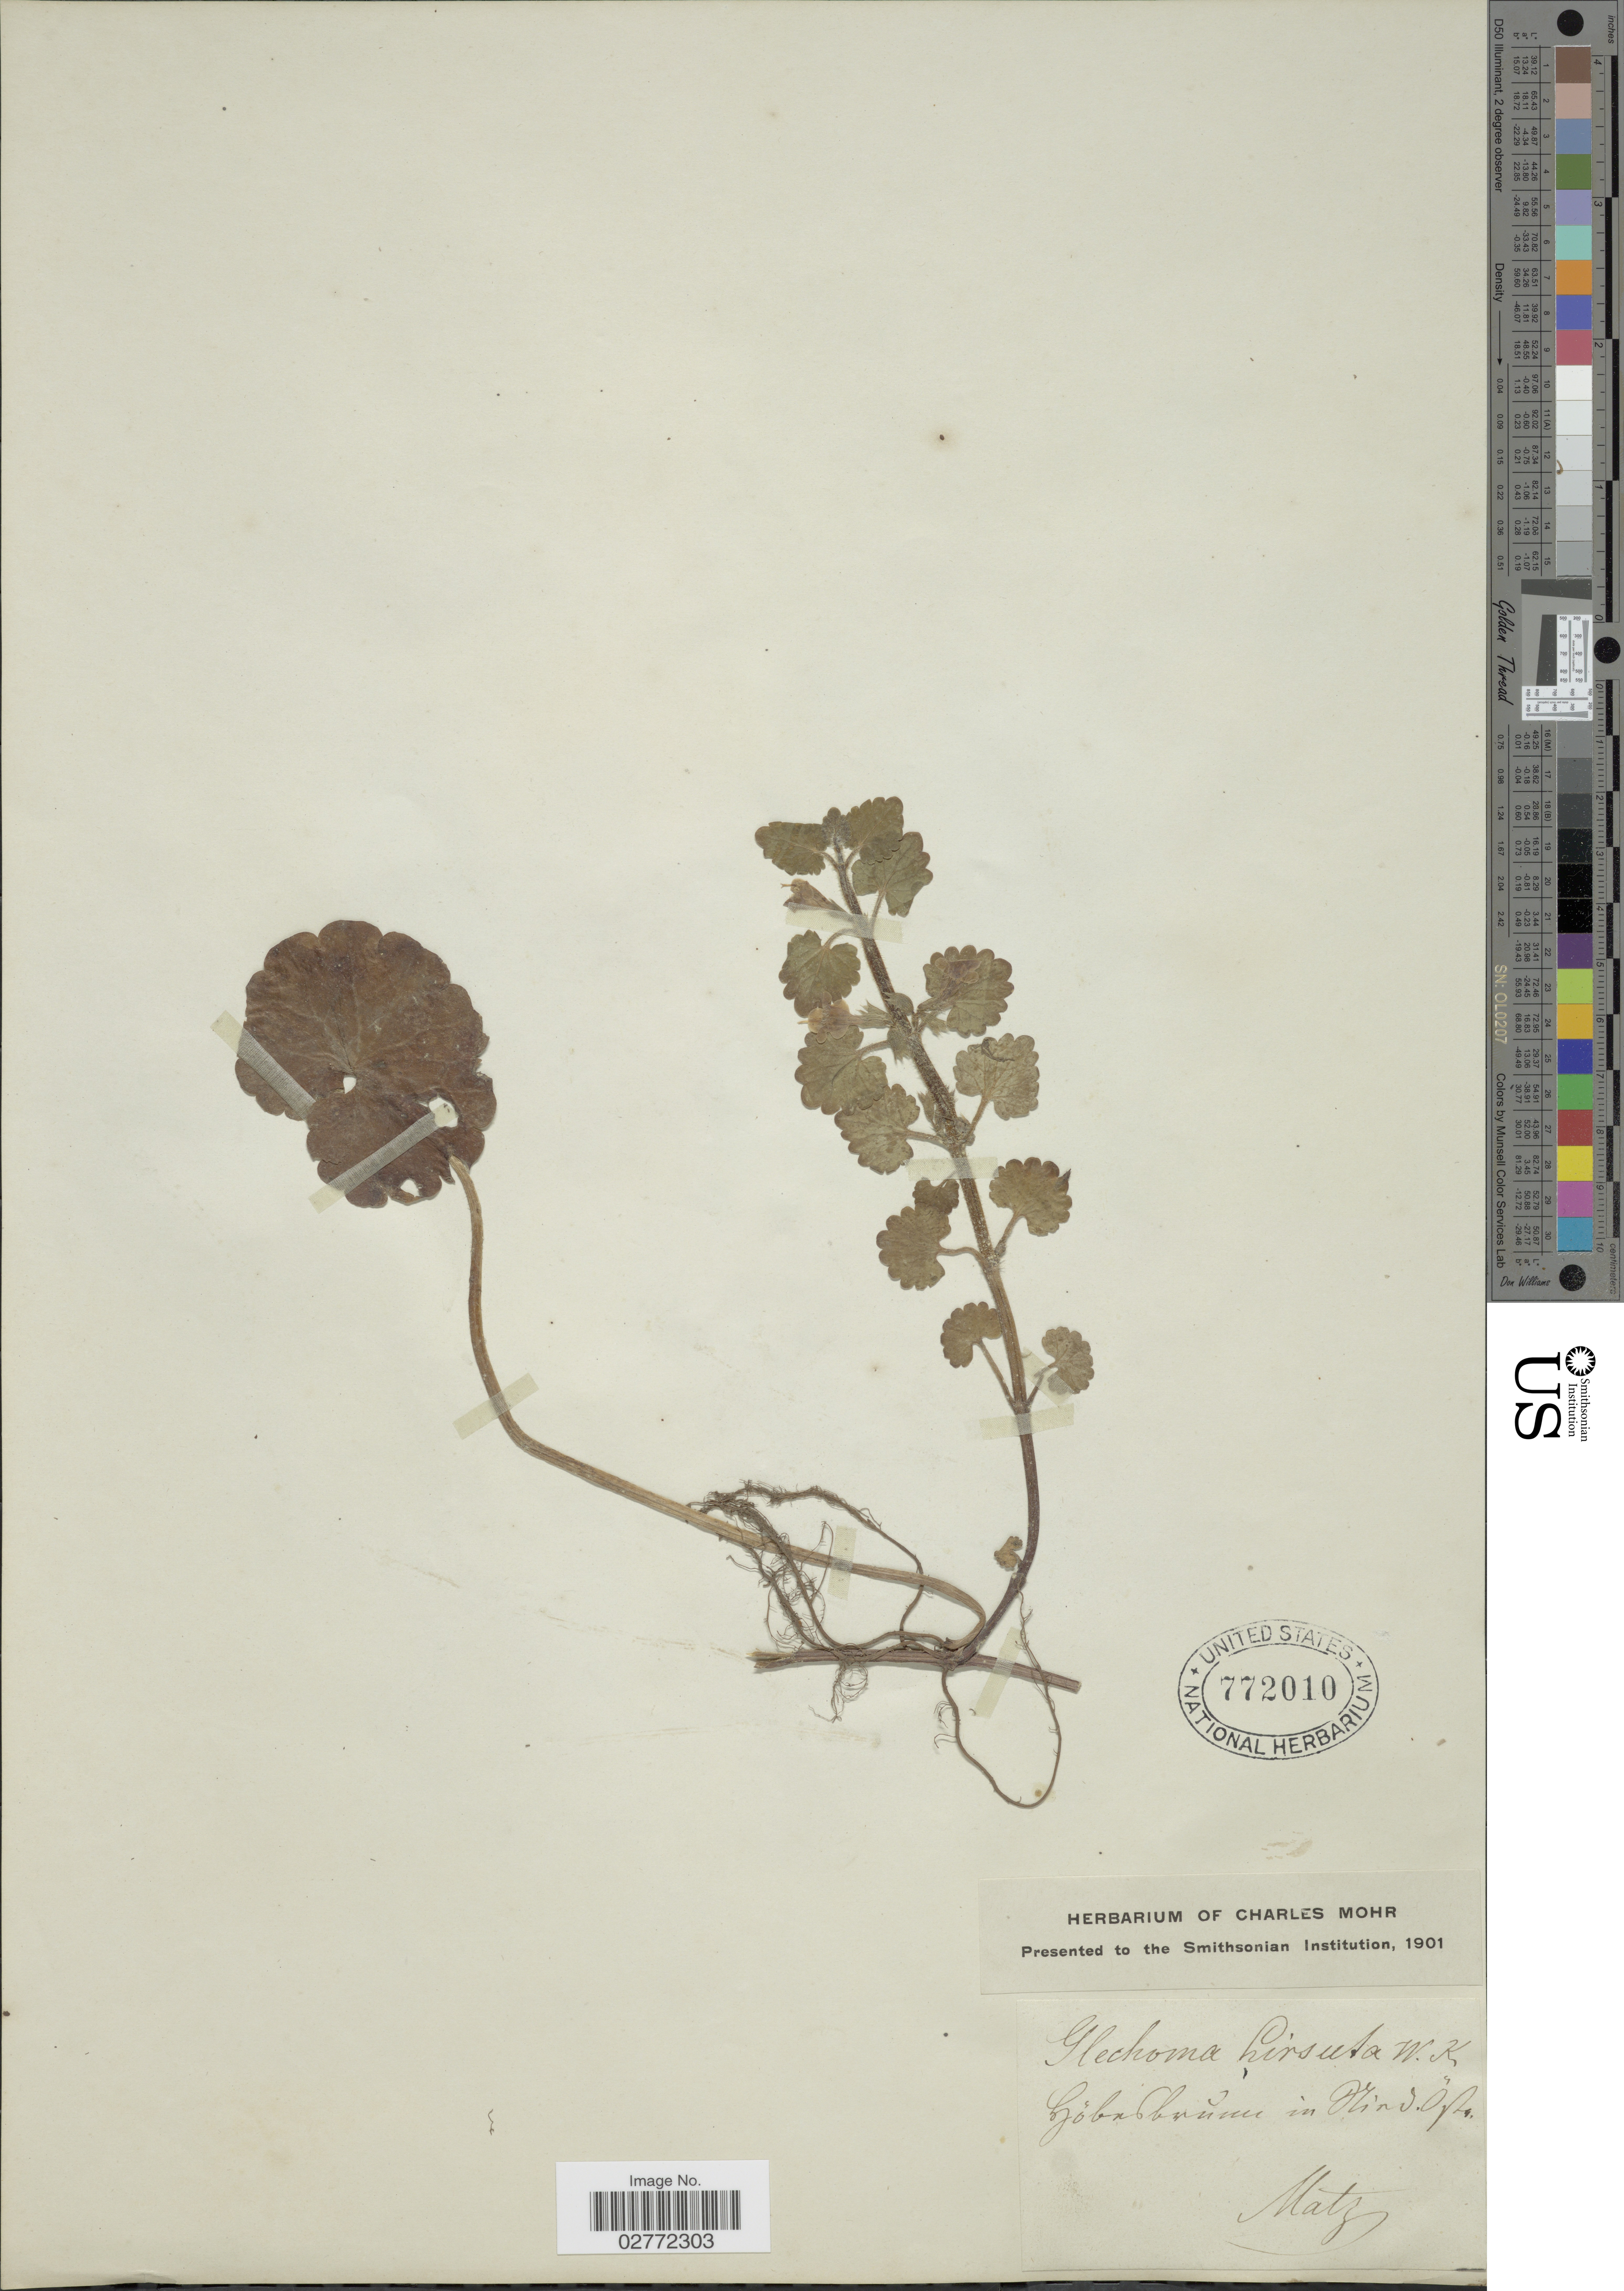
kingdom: Plantae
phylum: Tracheophyta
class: Magnoliopsida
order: Lamiales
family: Lamiaceae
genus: Glechoma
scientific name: Glechoma hirsuta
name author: Waldst. & Kit.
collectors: Matz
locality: Gobabaumn in [illegible text]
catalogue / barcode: US 772010